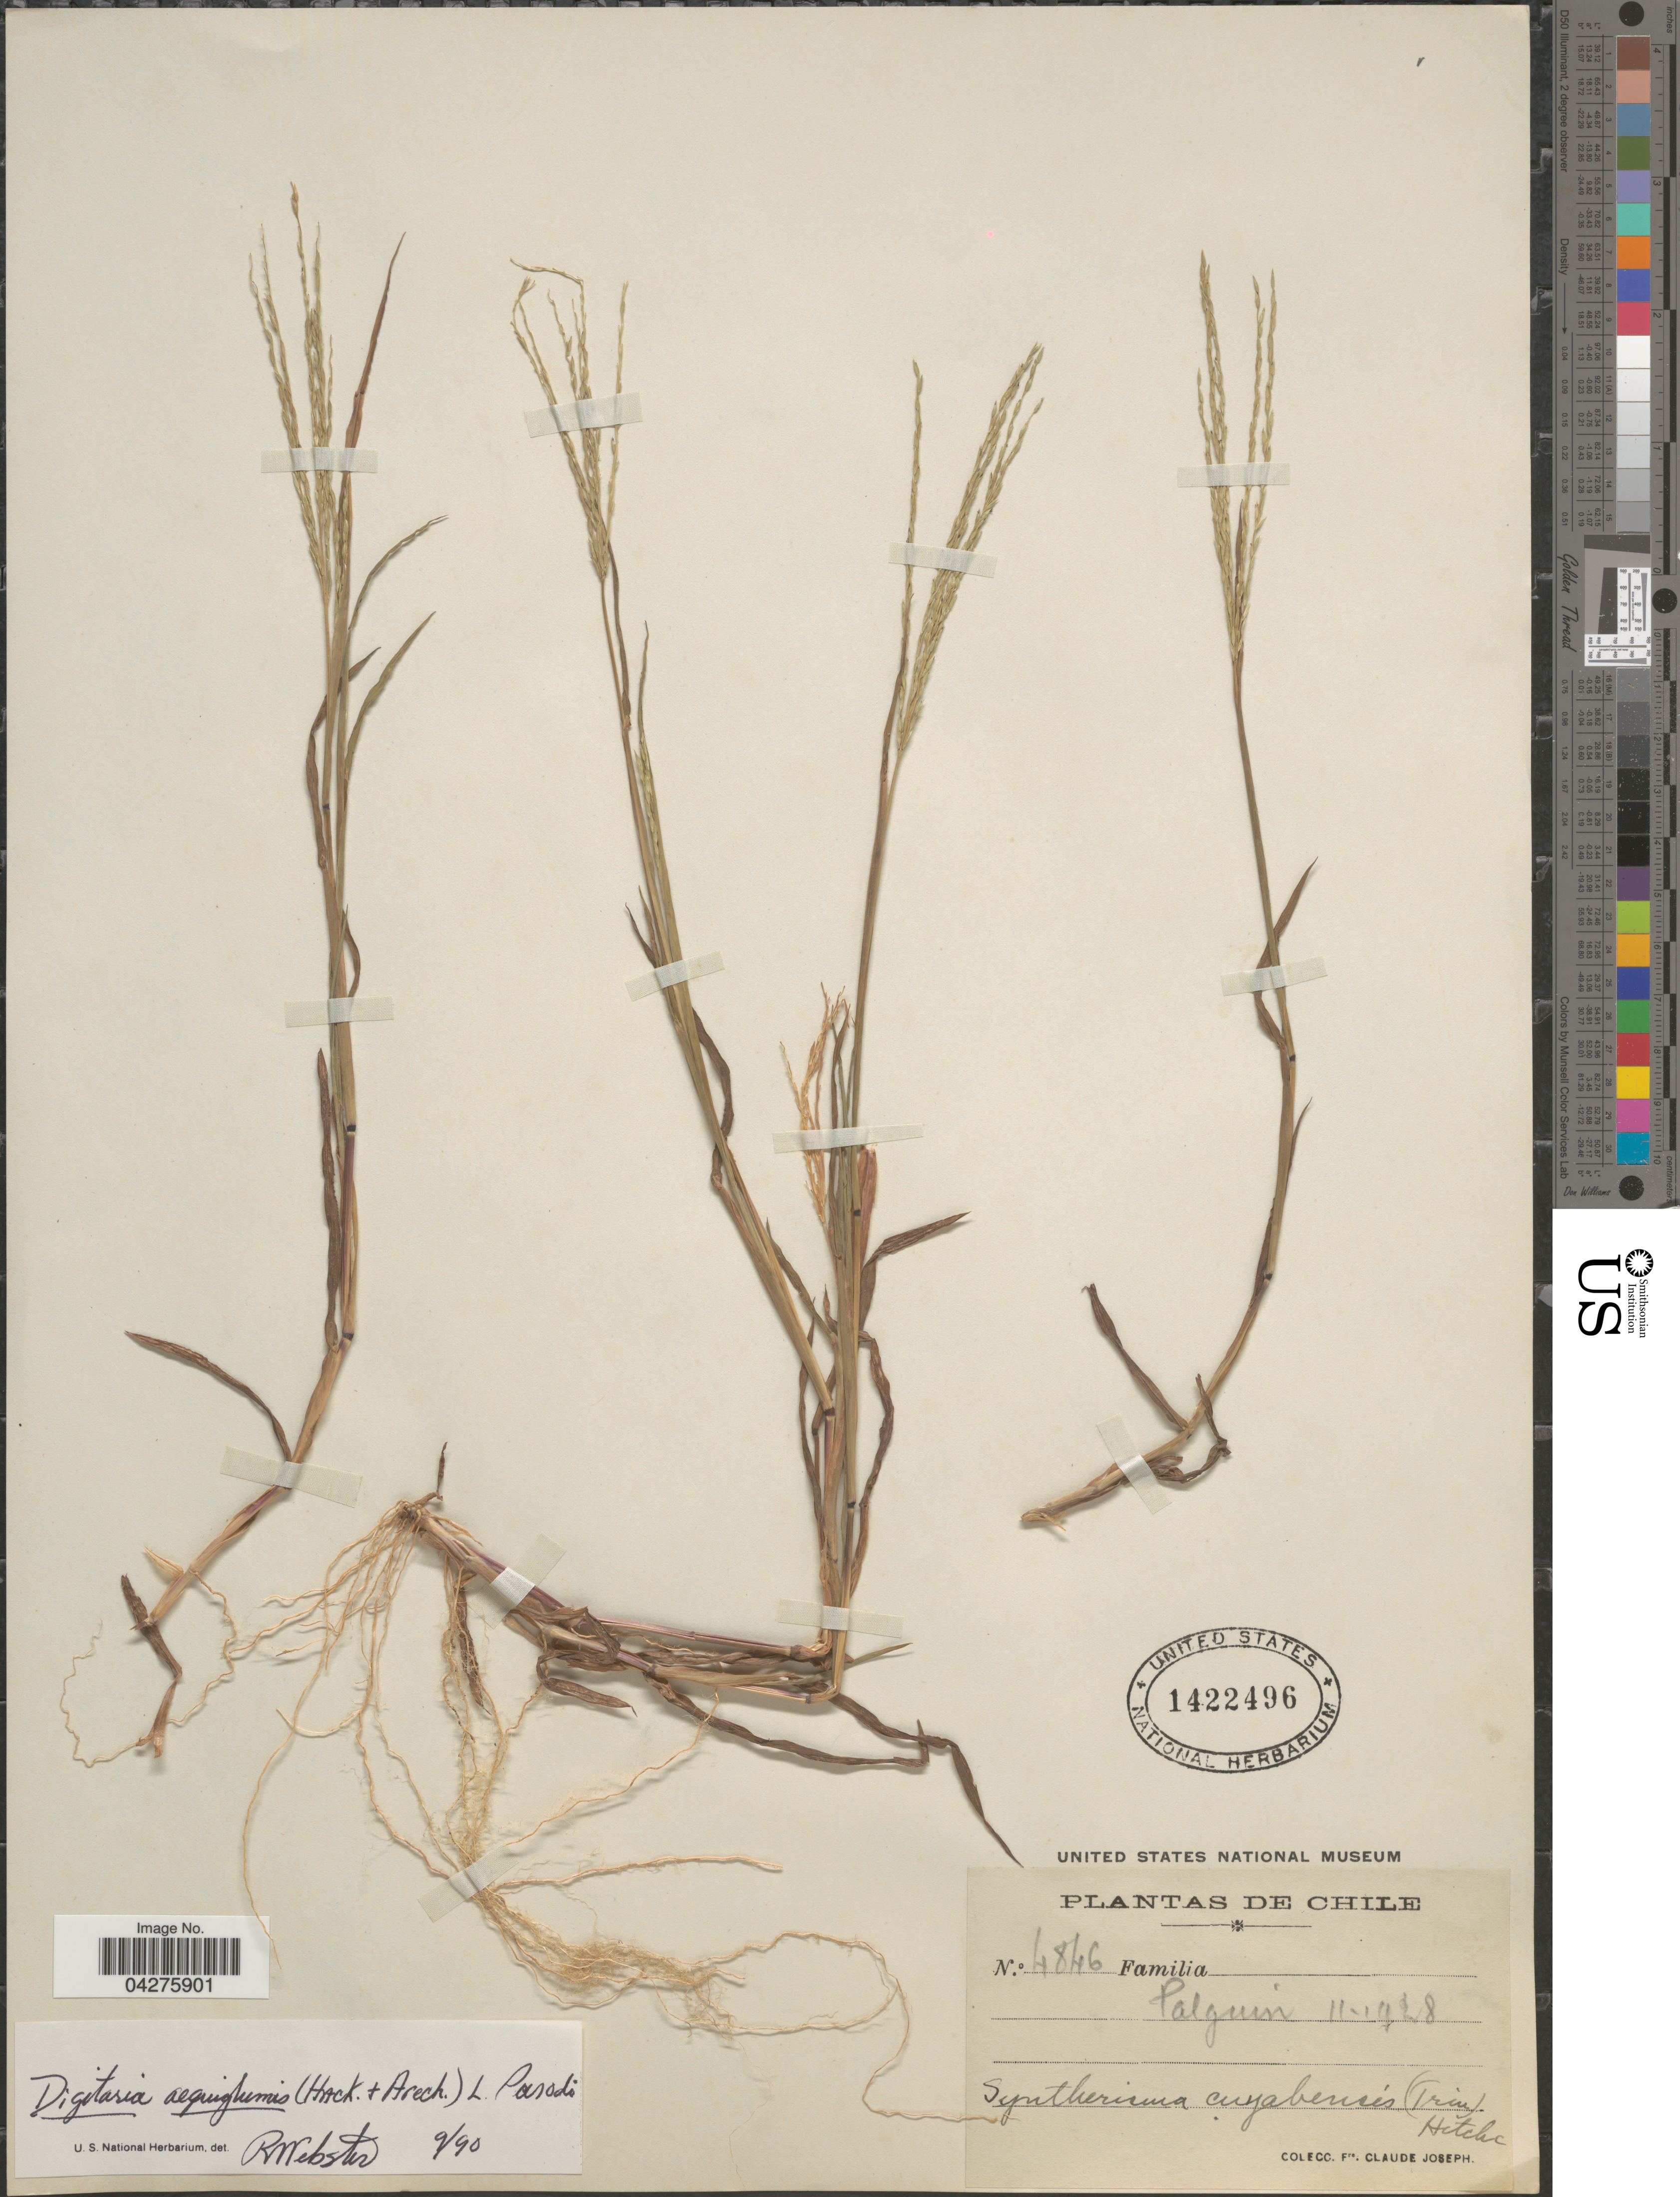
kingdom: Plantae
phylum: Tracheophyta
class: Liliopsida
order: Poales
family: Poaceae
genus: Digitaria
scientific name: Digitaria aequiglumis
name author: (Hack. & Arechav.) Parodi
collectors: Bro. Claude-Joseph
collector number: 4846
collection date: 1928-11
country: Chile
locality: Palguin.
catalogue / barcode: US 1422496